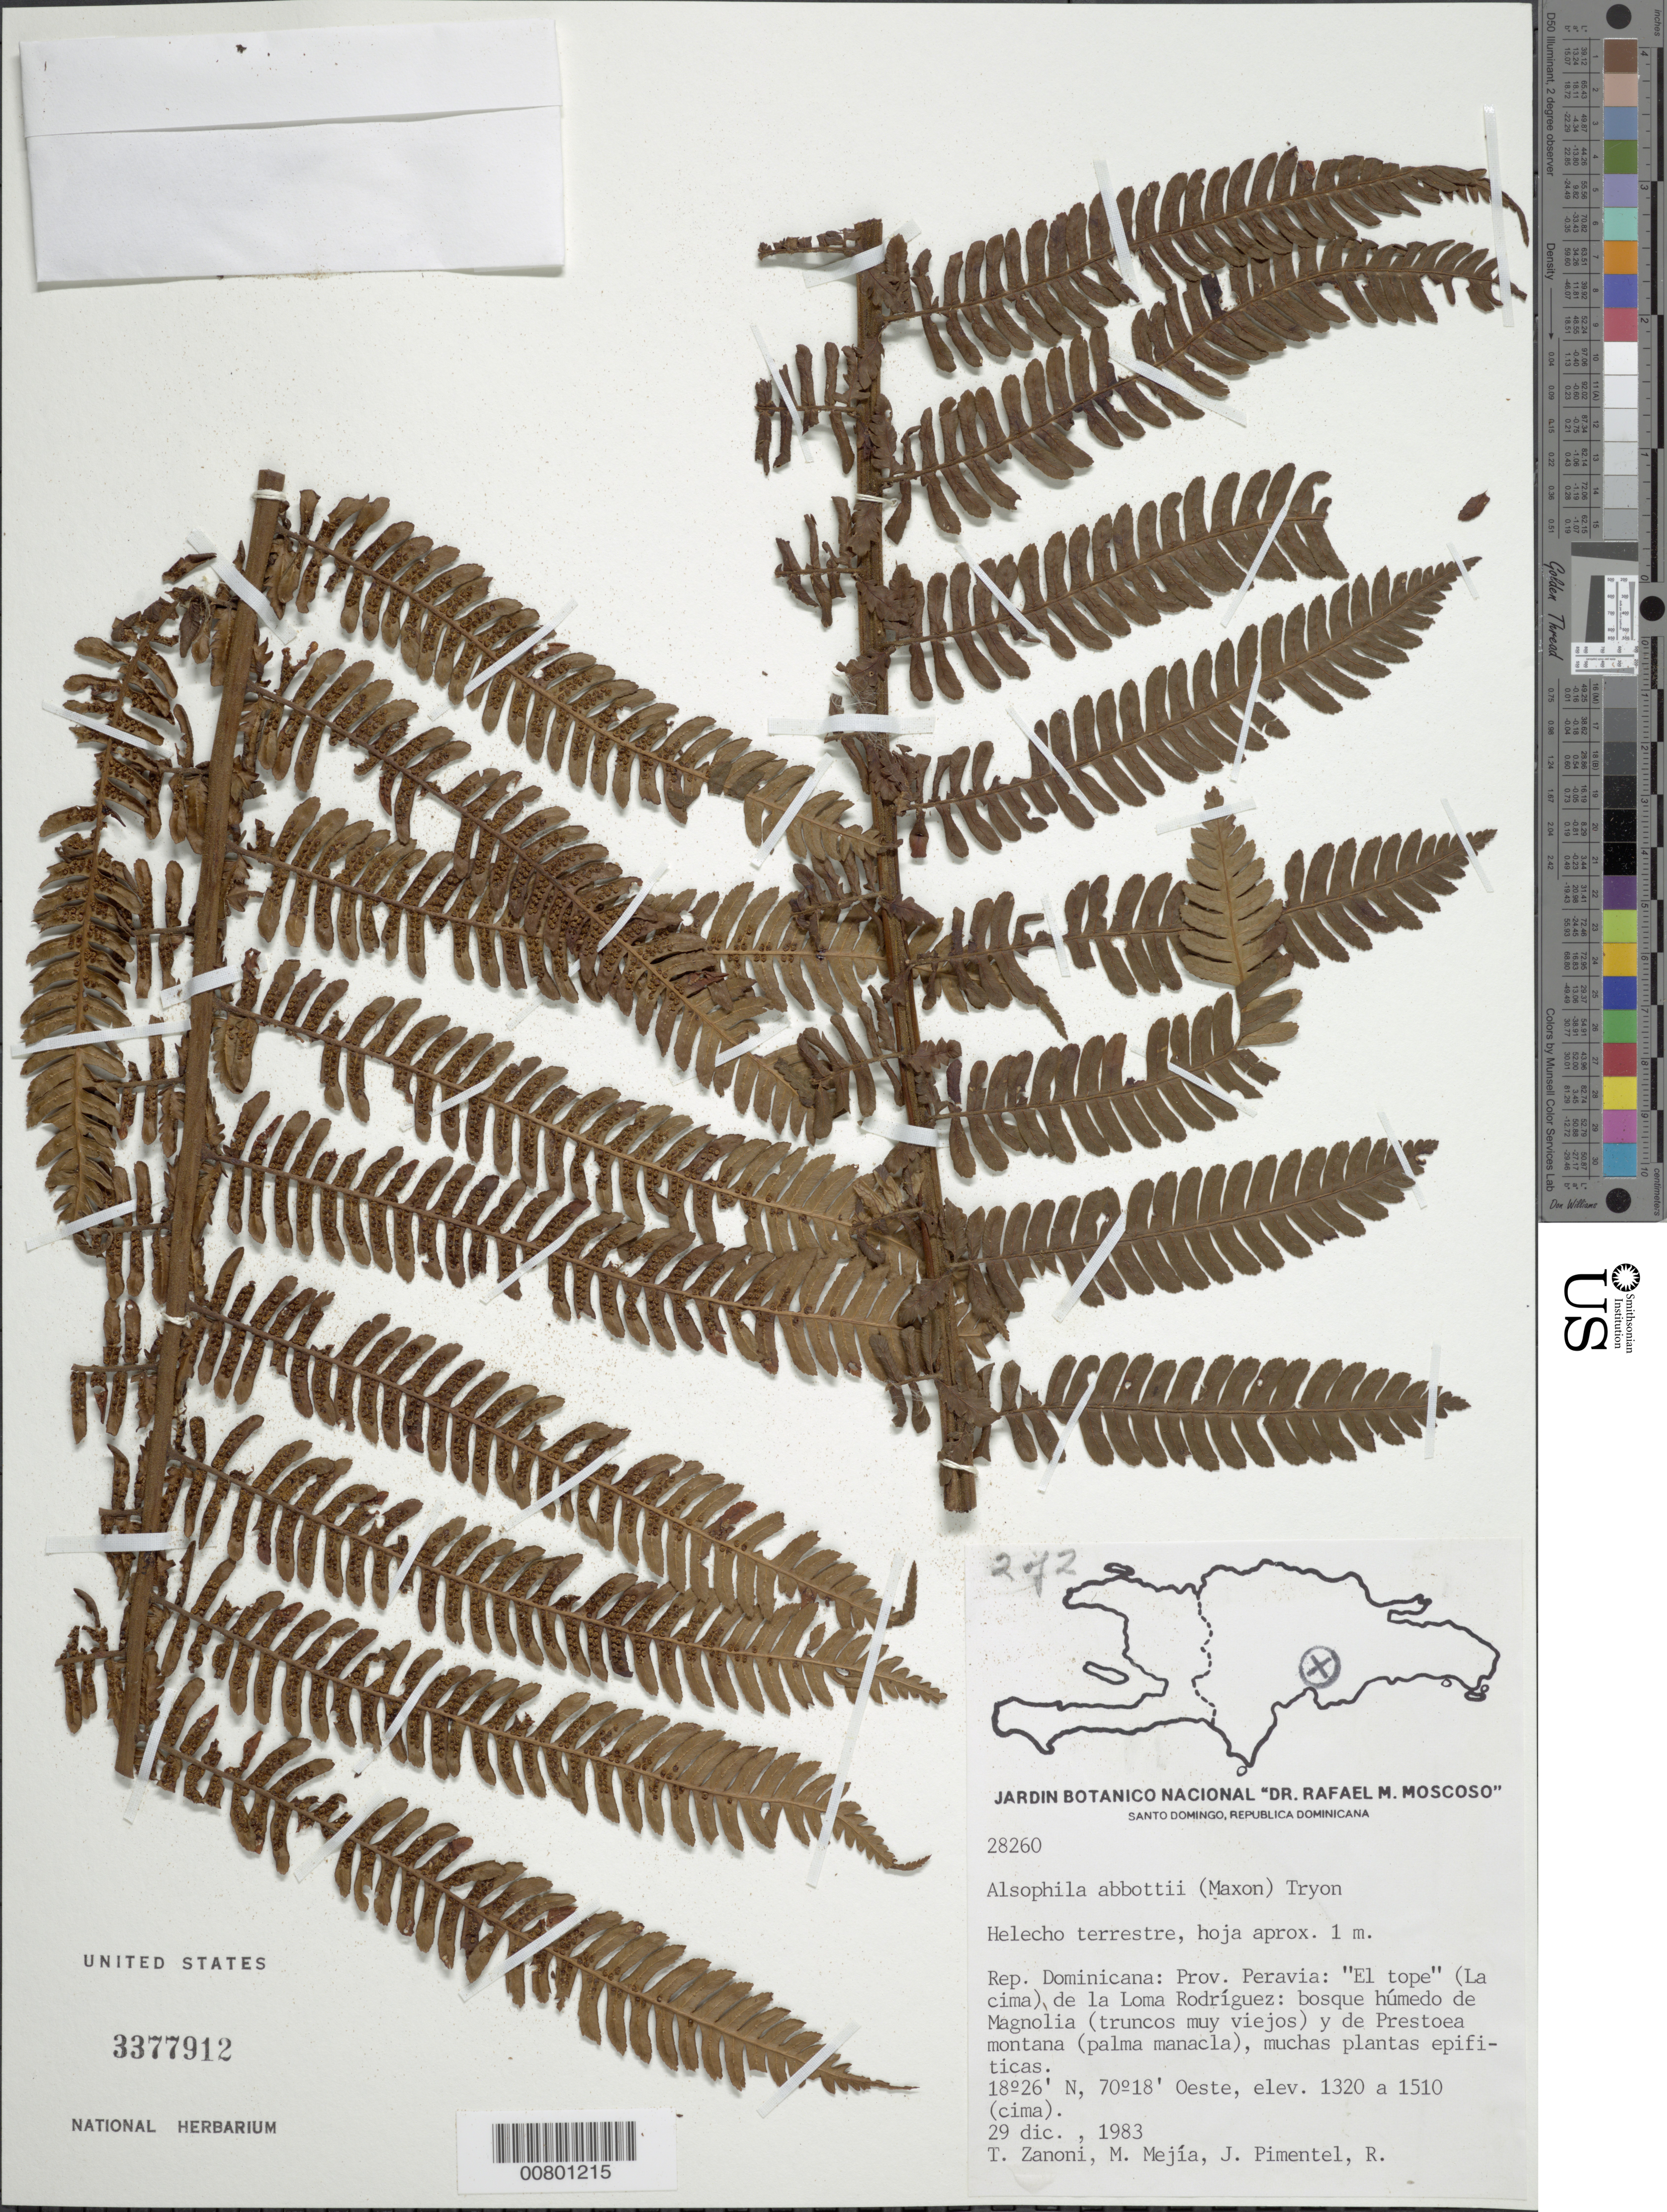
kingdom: Plantae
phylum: Tracheophyta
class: Polypodiopsida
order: Cyatheales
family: Cyatheaceae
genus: Alsophila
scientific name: Alsophila abbottii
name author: (Maxon) R.M. Tryon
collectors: T. A. Zanoni, M. Mejia & J. Pimentel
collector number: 28260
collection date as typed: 29 Dec 1983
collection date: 1983-12-29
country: Dominican Republic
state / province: Peravia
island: Hispaniola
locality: Cordillera Central, "El Tope" (la cima) de la Loma Rodríguez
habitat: Bosque humedo de magnolia (truncos muy viejos) y de Prestoea montana (palma manacla), muchas epifiticas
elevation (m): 1320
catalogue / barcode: US 3377912